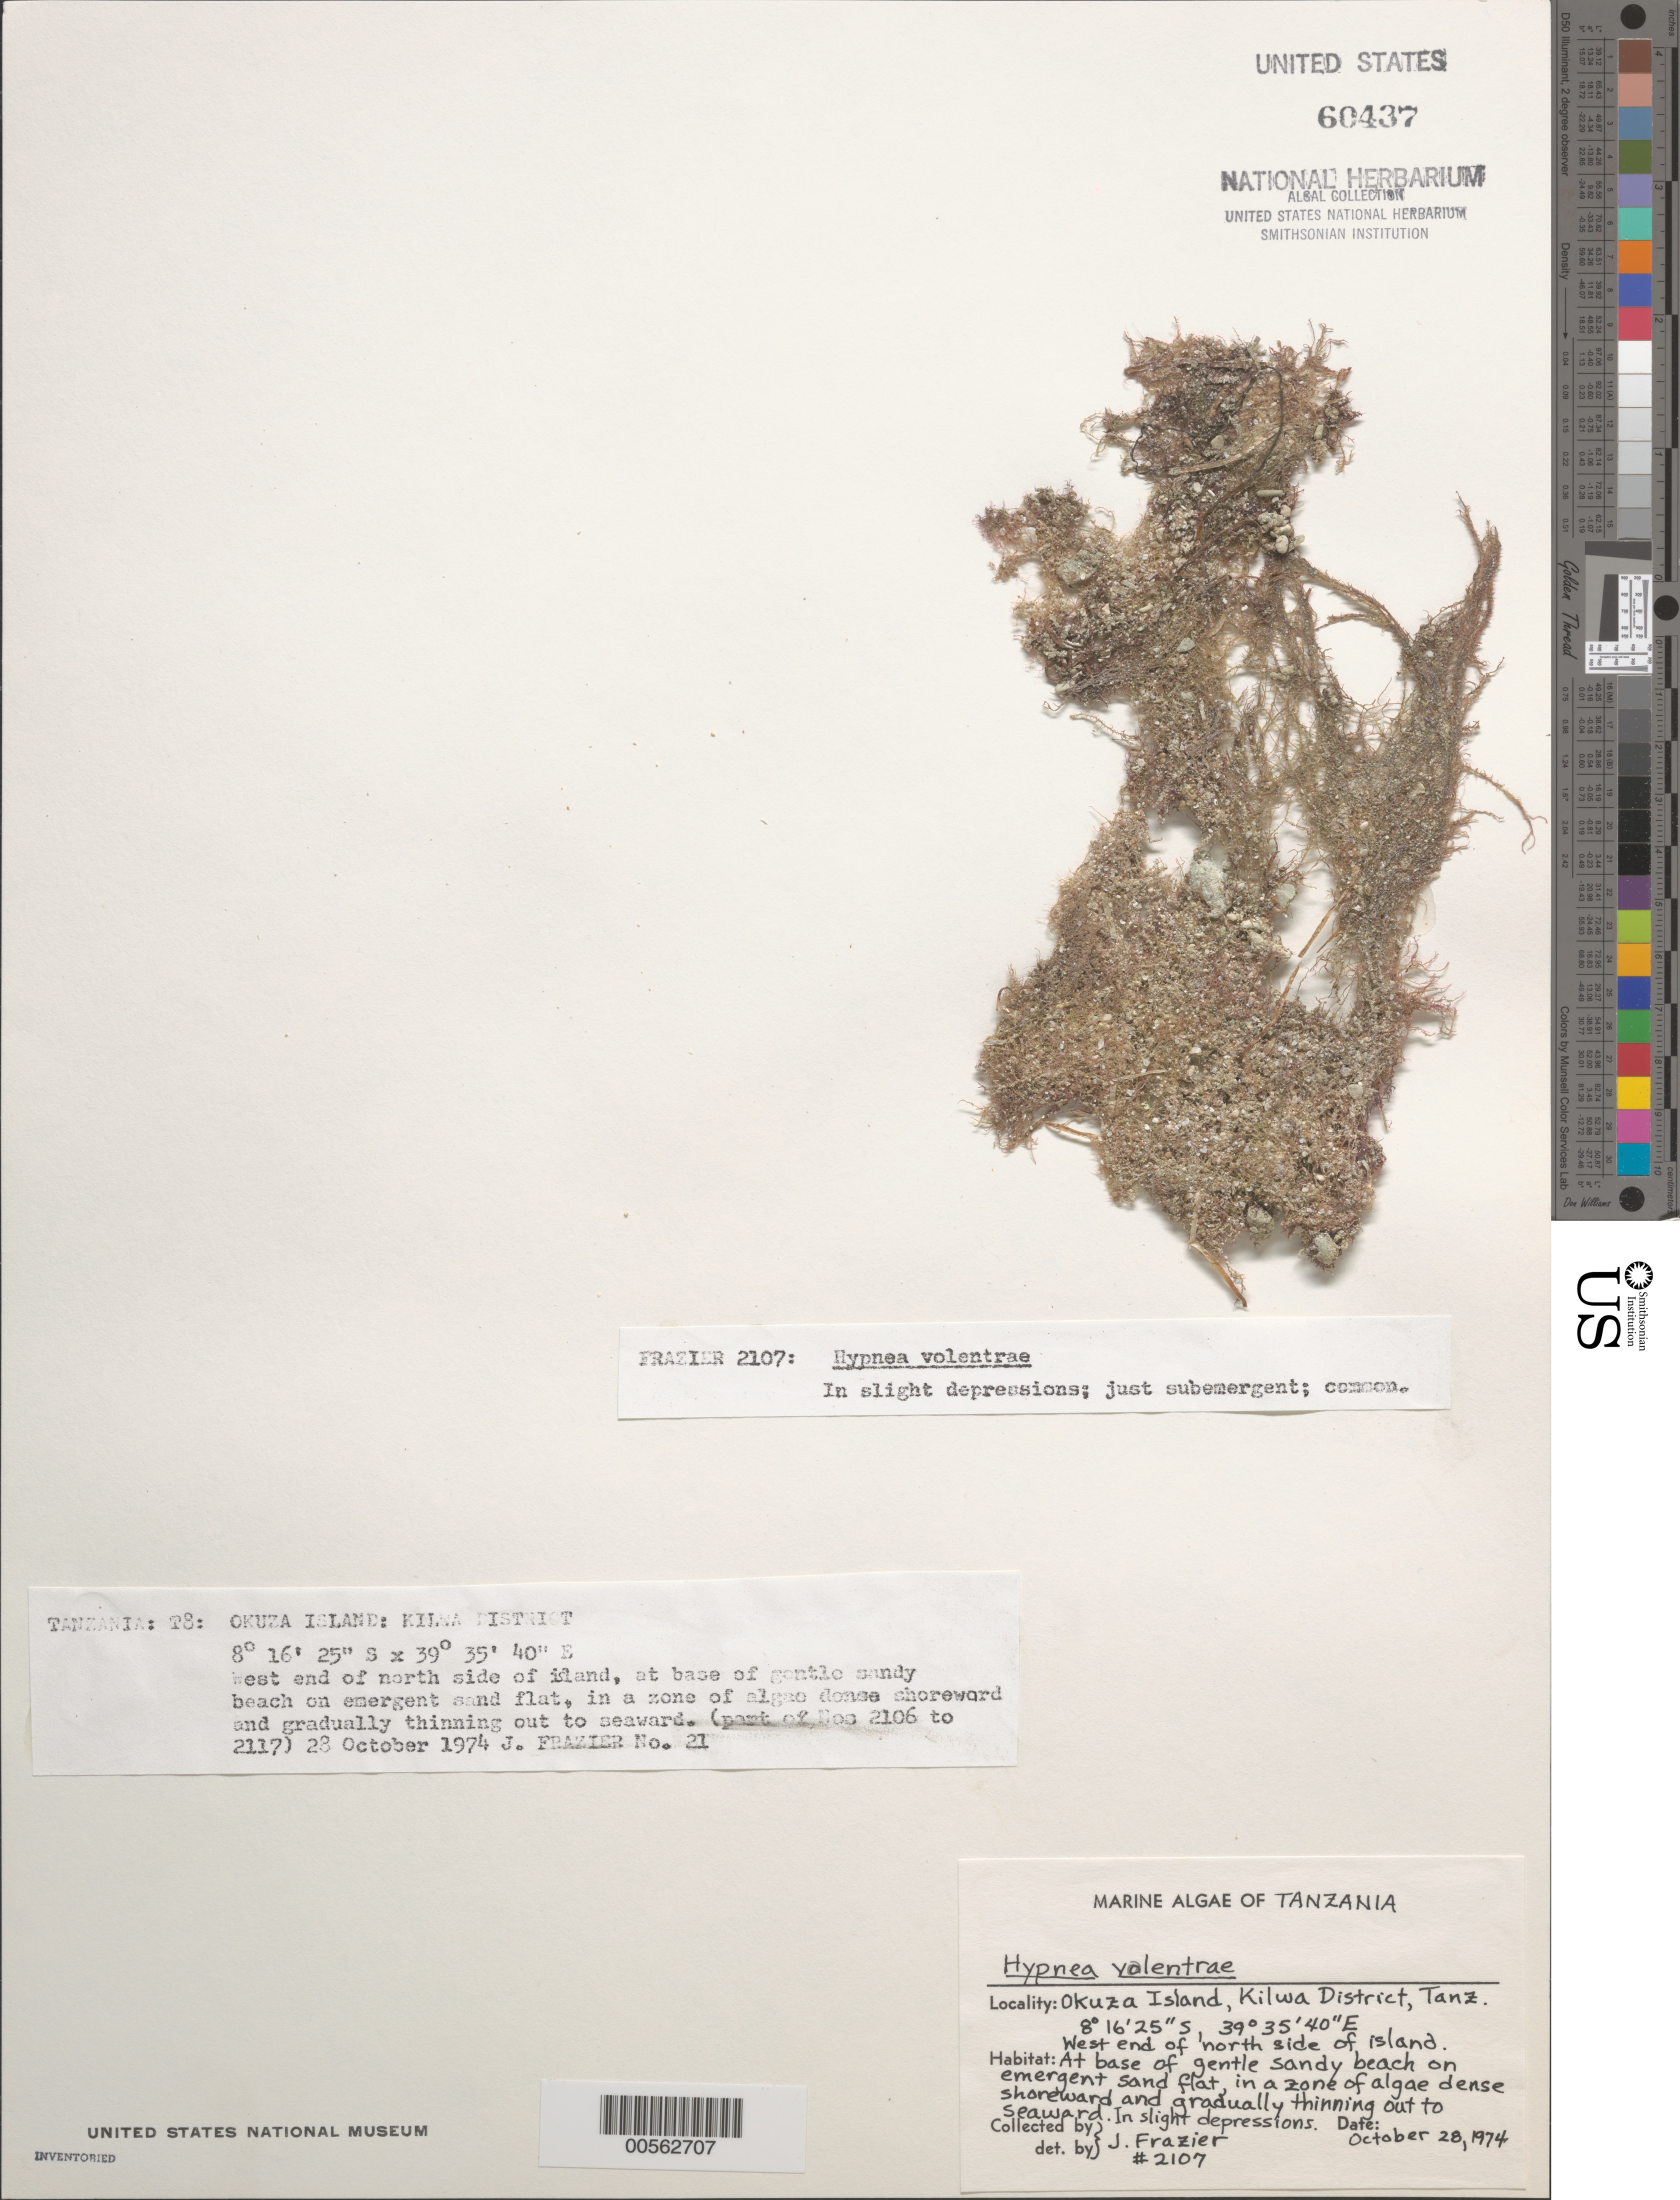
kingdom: Plantae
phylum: Rhodophyta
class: Florideophyceae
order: Gigartinales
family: Cystocloniaceae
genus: Hypnea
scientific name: Hypnea valentiae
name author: (Turner) Mont.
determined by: Frazier, J.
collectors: J. Frazier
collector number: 2107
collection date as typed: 28 Oct 1974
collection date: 1974-10-28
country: Tanzania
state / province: Mtwara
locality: Okuza island, kilwa district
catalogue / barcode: US 60437